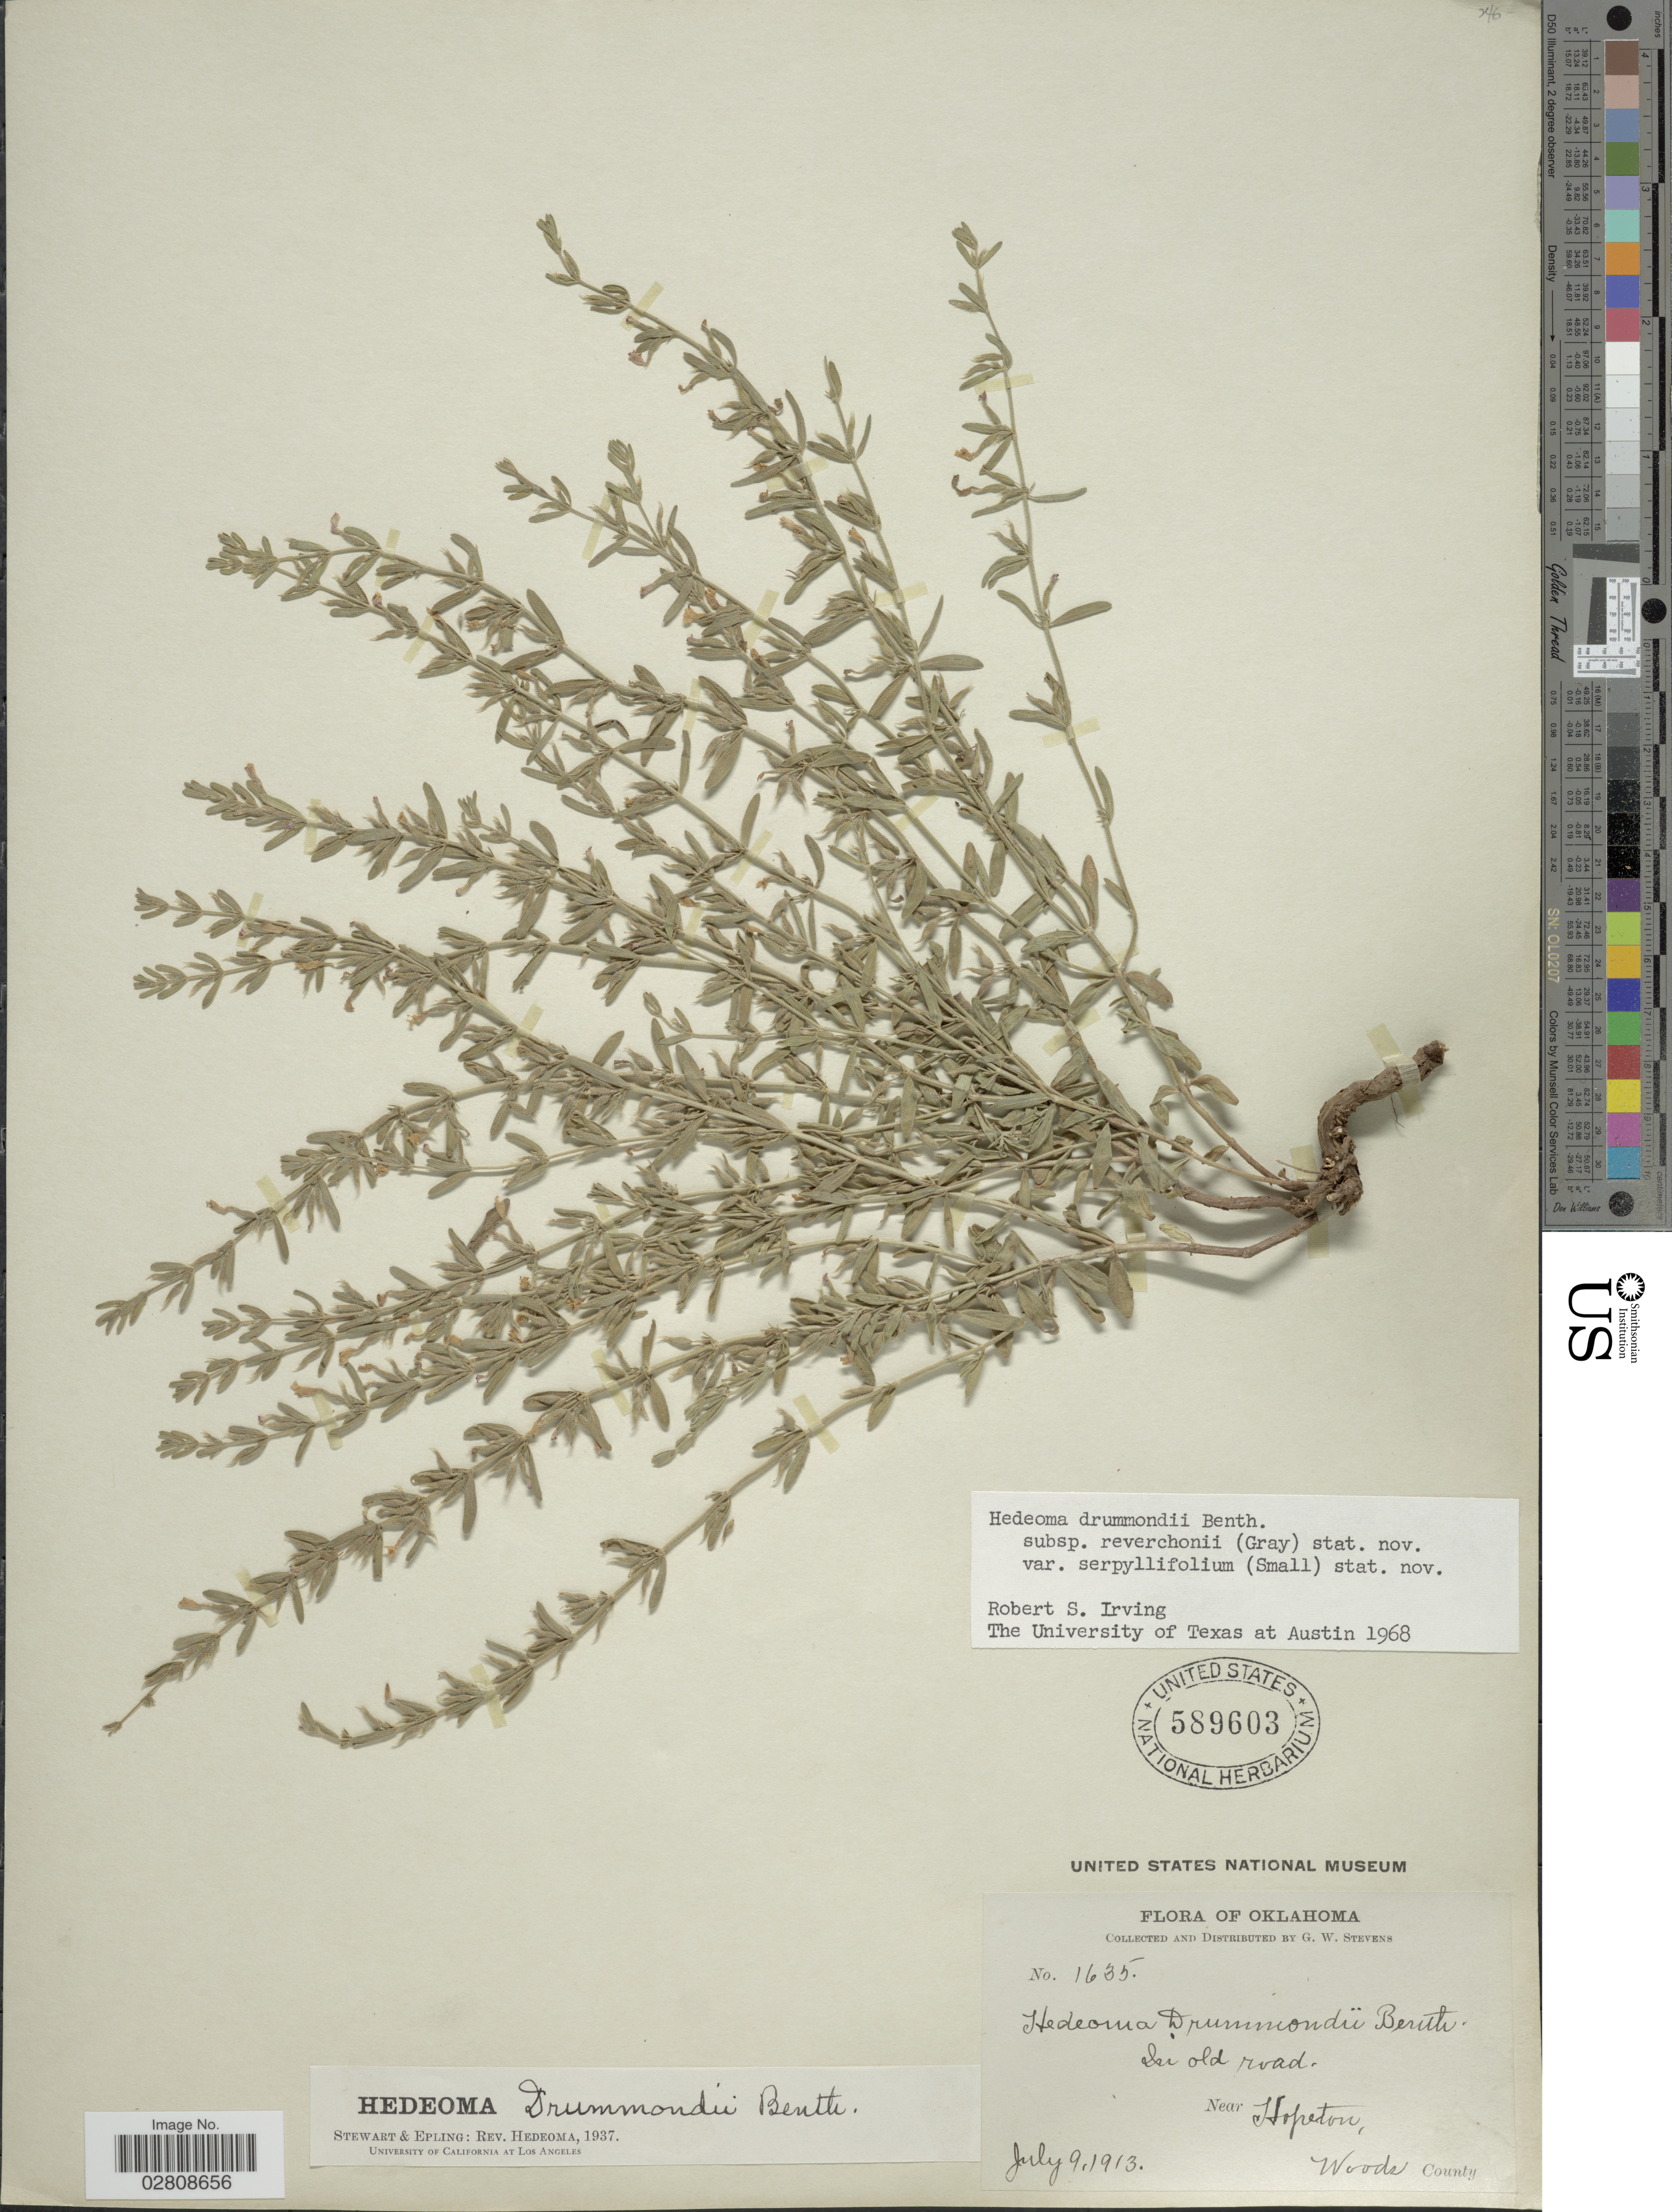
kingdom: Plantae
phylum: Tracheophyta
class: Magnoliopsida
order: Lamiales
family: Lamiaceae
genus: Hedeoma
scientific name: Hedeoma drummondii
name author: Benth.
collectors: G. W. Stevens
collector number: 1635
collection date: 1913-07-09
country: United States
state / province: Oklahoma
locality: In old road. Near Hopeton, Woods County.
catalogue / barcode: US 589603